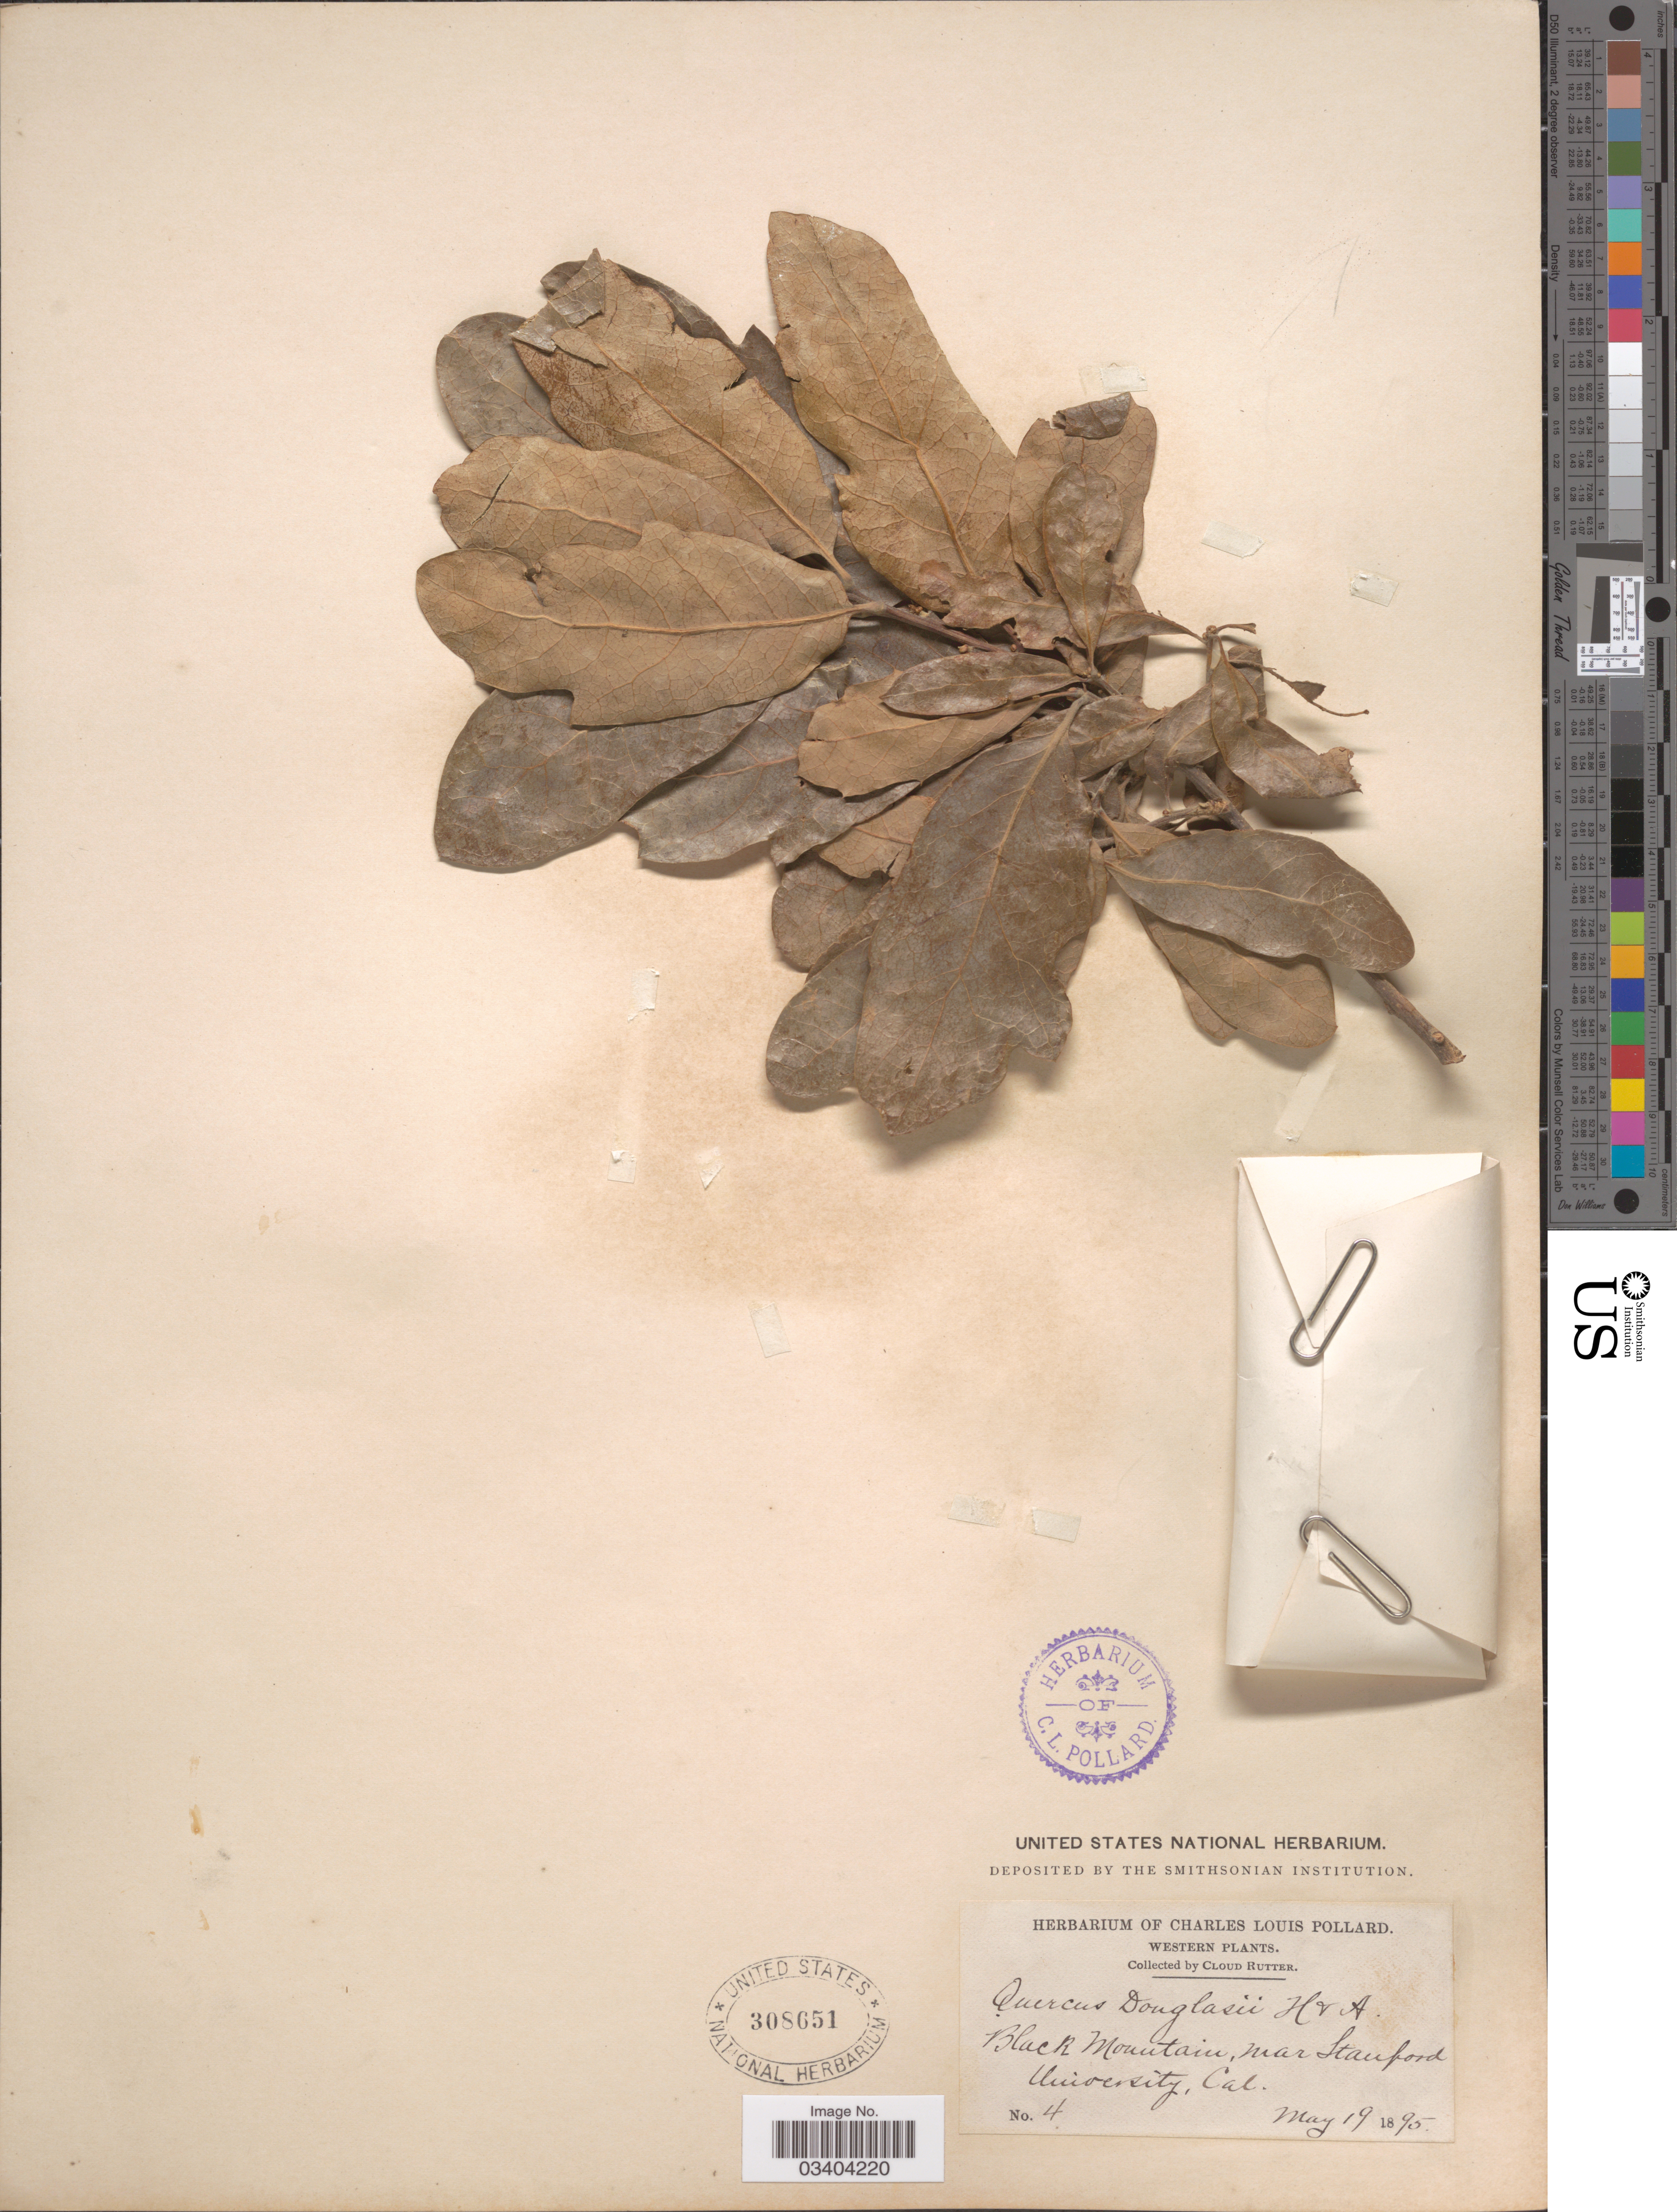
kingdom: Plantae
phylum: Tracheophyta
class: Magnoliopsida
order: Fagales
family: Fagaceae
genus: Quercus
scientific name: Quercus douglasii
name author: Hook. & Arn.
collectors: C. Rutter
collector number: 4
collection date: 1895-05-19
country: United States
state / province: California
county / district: Santa Clara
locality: Western. Black Mountain, near Stanford University.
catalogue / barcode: US 308651